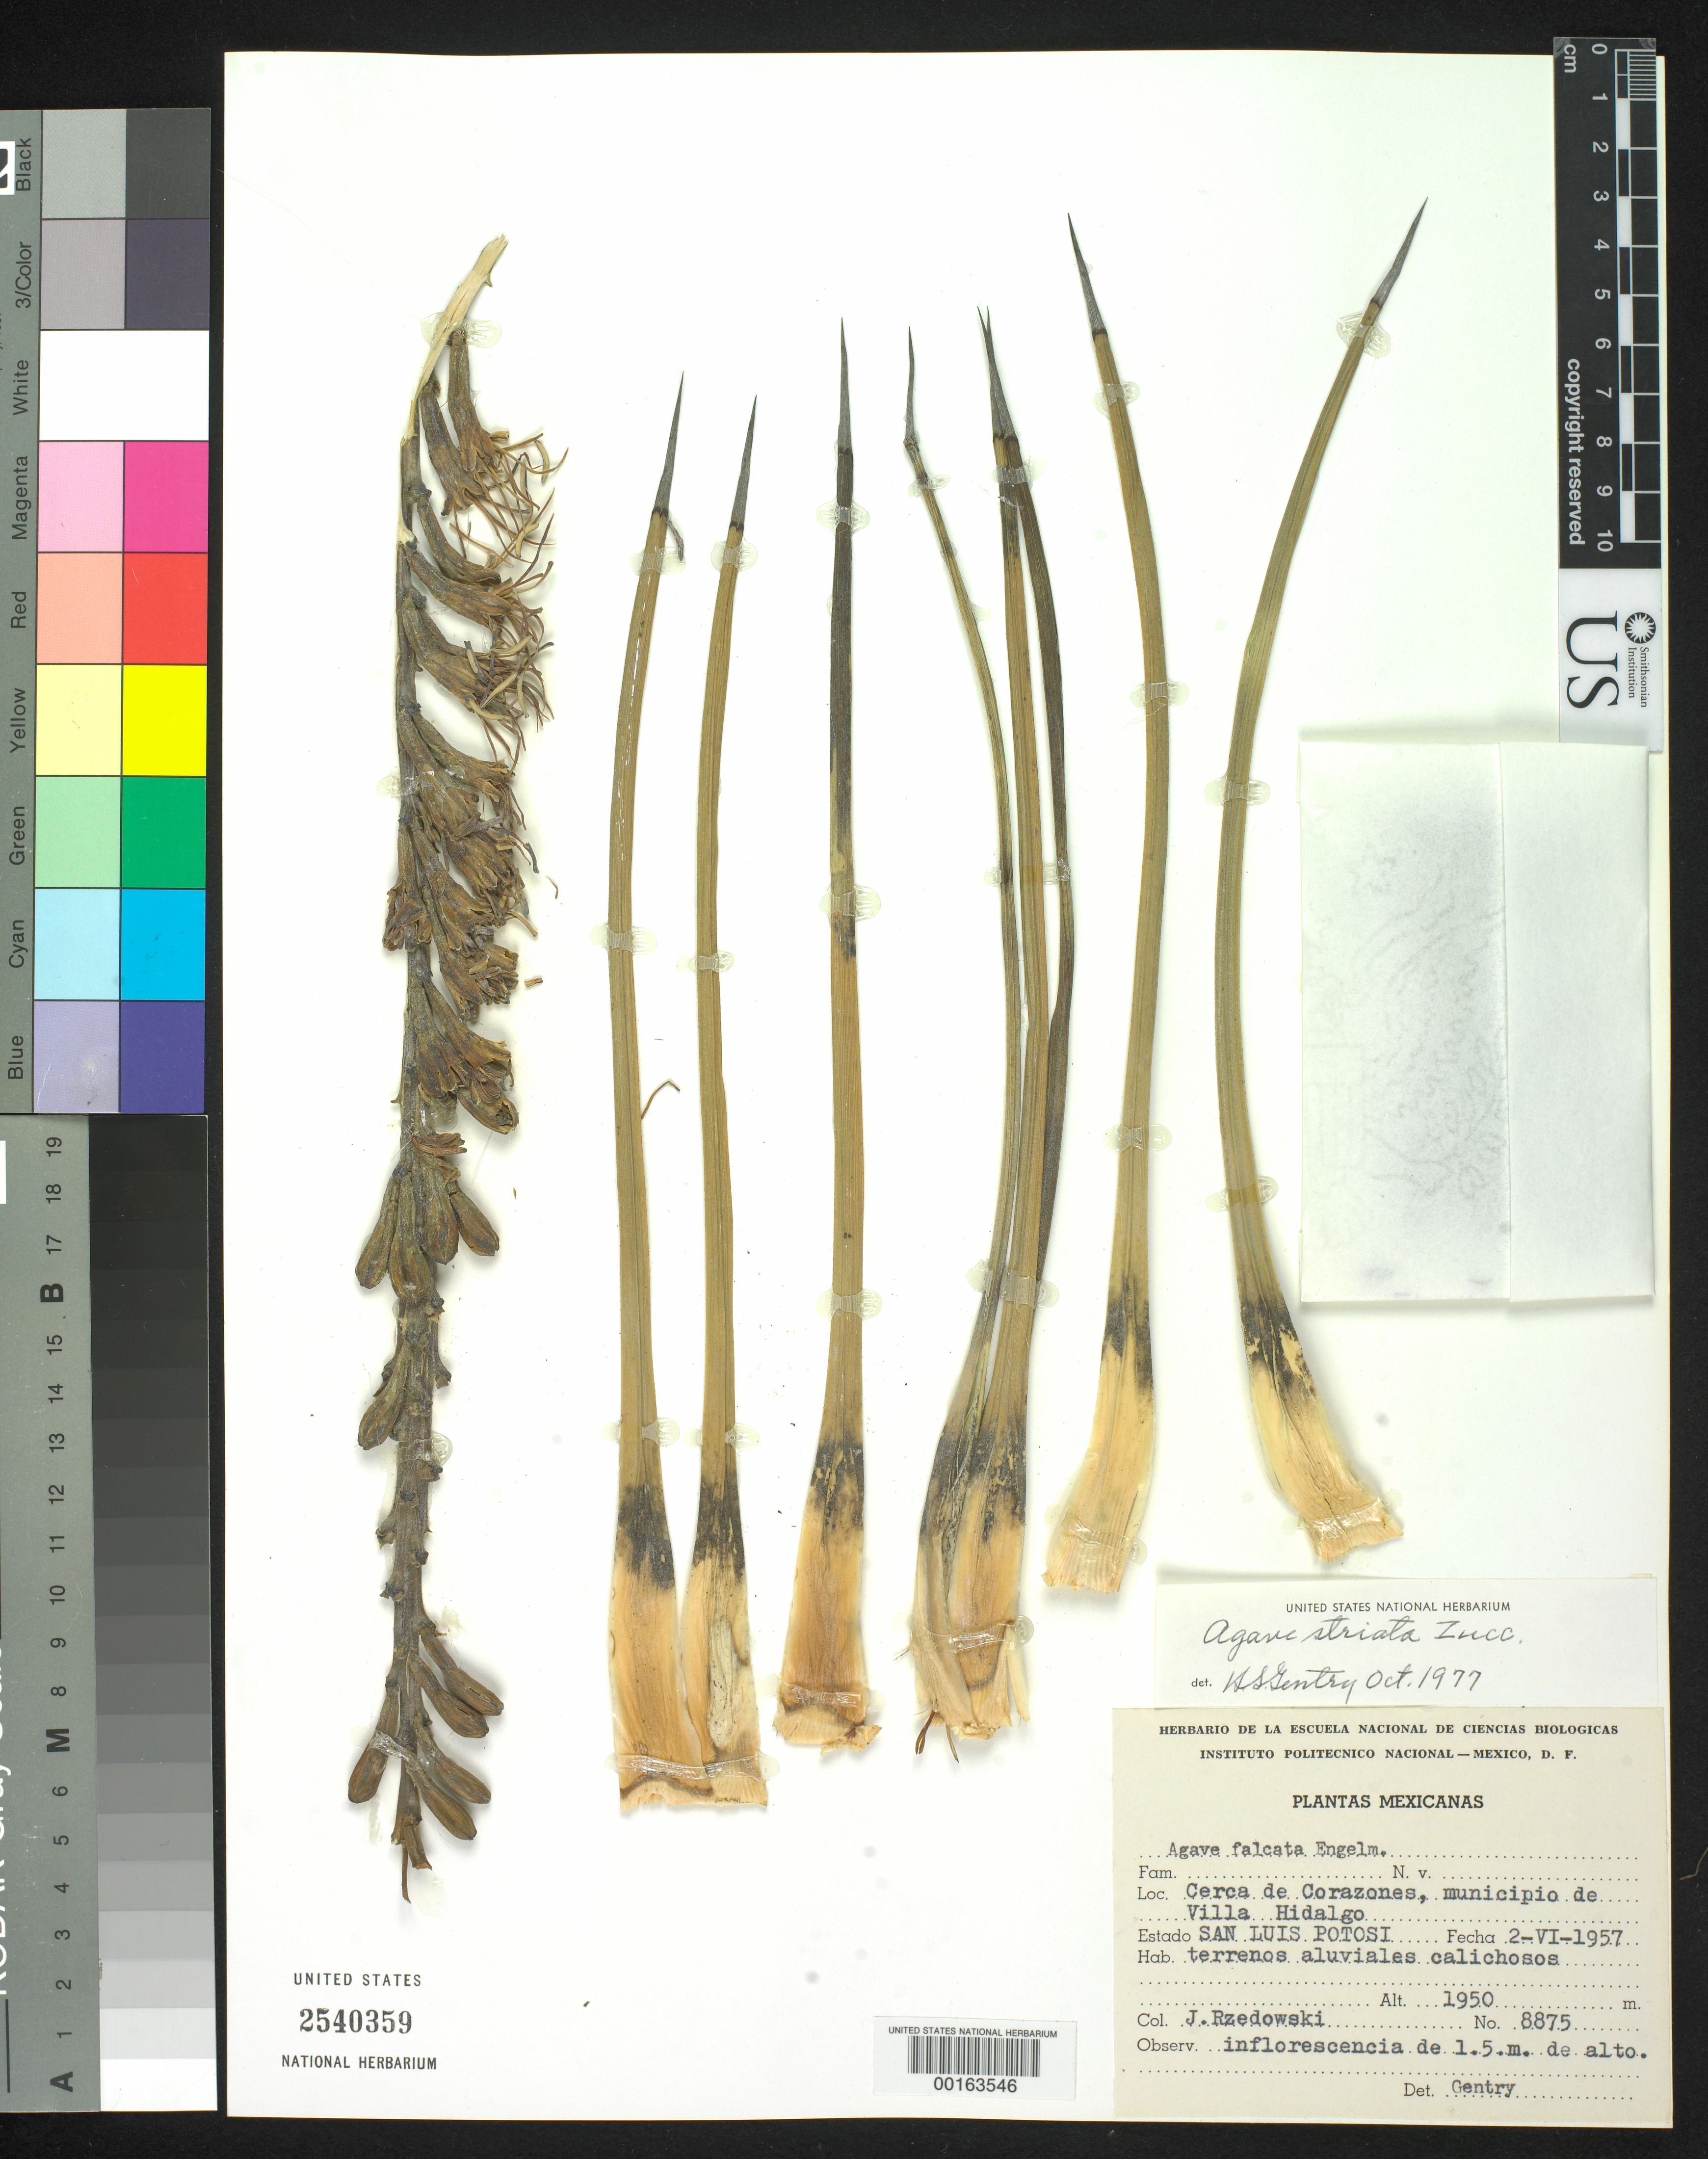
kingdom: Plantae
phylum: Tracheophyta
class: Liliopsida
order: Asparagales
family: Asparagaceae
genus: Agave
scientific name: Agave striata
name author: Zucc.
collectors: J. Rzedowski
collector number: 8875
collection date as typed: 02 Jun 1957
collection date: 1957-06-02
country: Mexico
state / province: San Luis Potosí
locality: Near corazones, muncipality of villa hidalgo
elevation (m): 1950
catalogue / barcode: US 2540359